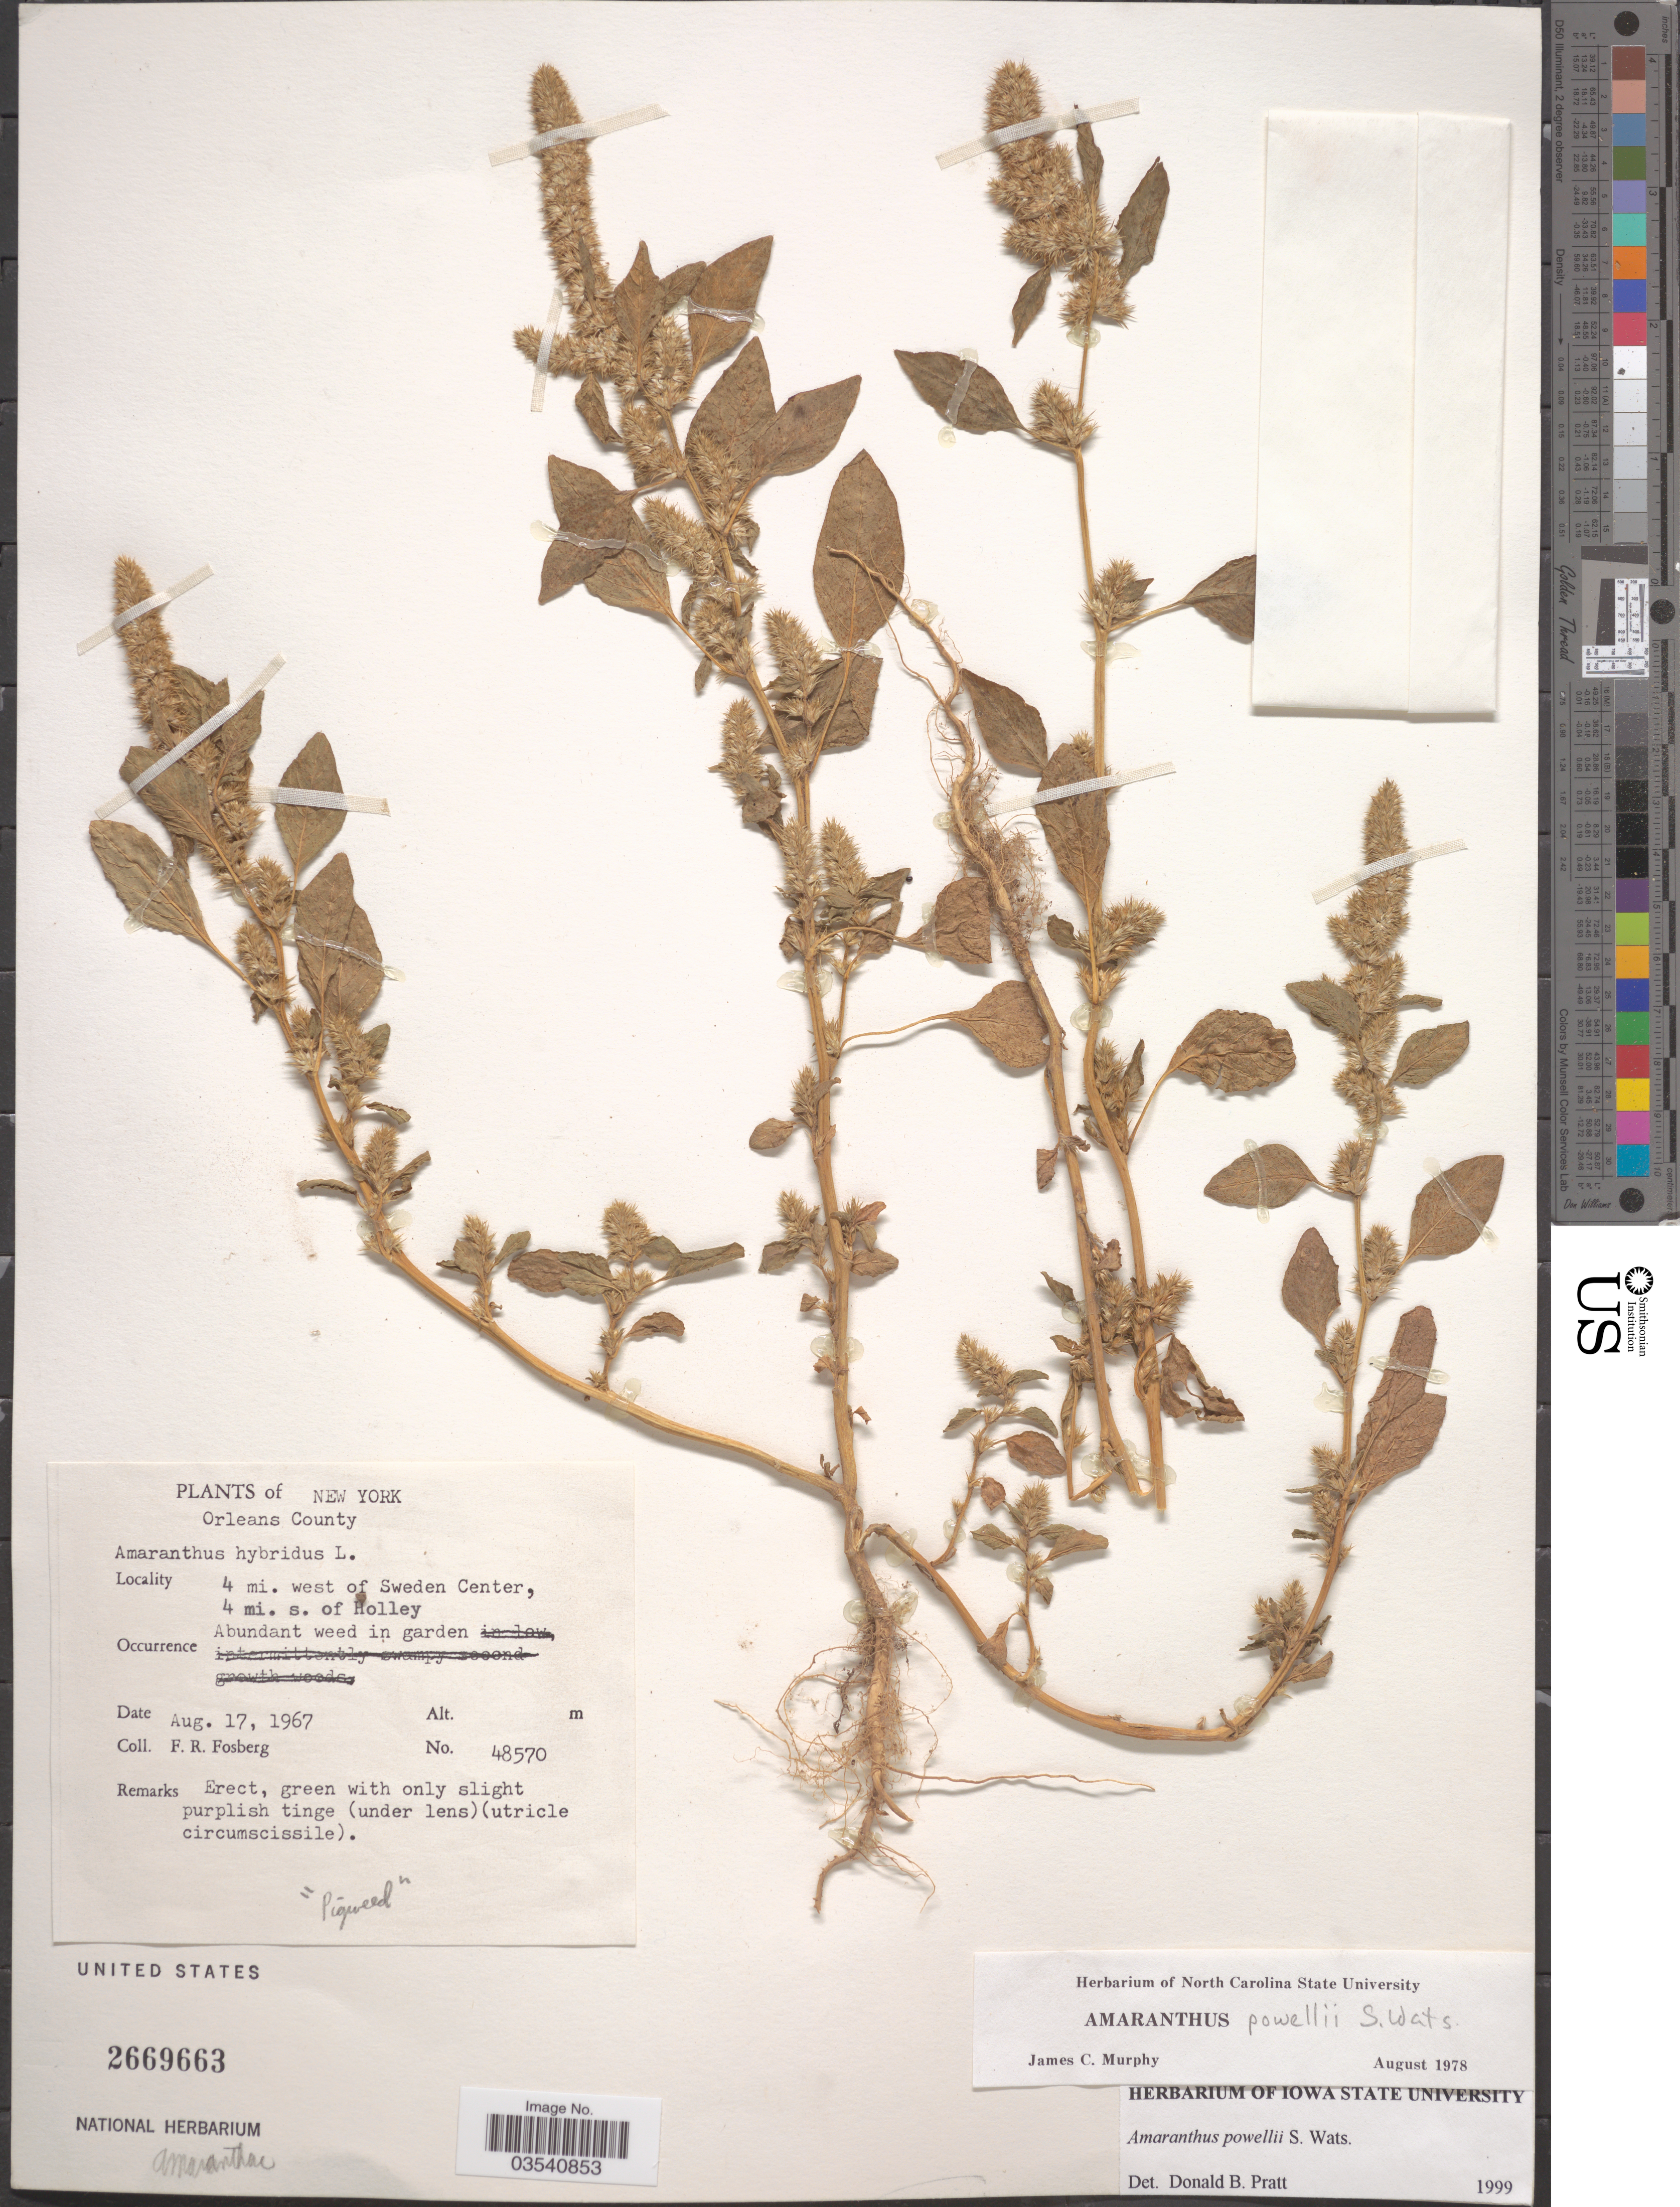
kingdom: Plantae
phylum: Tracheophyta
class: Magnoliopsida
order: Caryophyllales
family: Amaranthaceae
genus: Amaranthus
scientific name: Amaranthus powellii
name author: S. Watson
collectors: F. R. Fosberg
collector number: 48570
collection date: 1967-08-17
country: United States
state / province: New York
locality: Orleans County. 4 mi. west of Sweden Center, 4 mi. s. of Holley.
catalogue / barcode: US 2669663